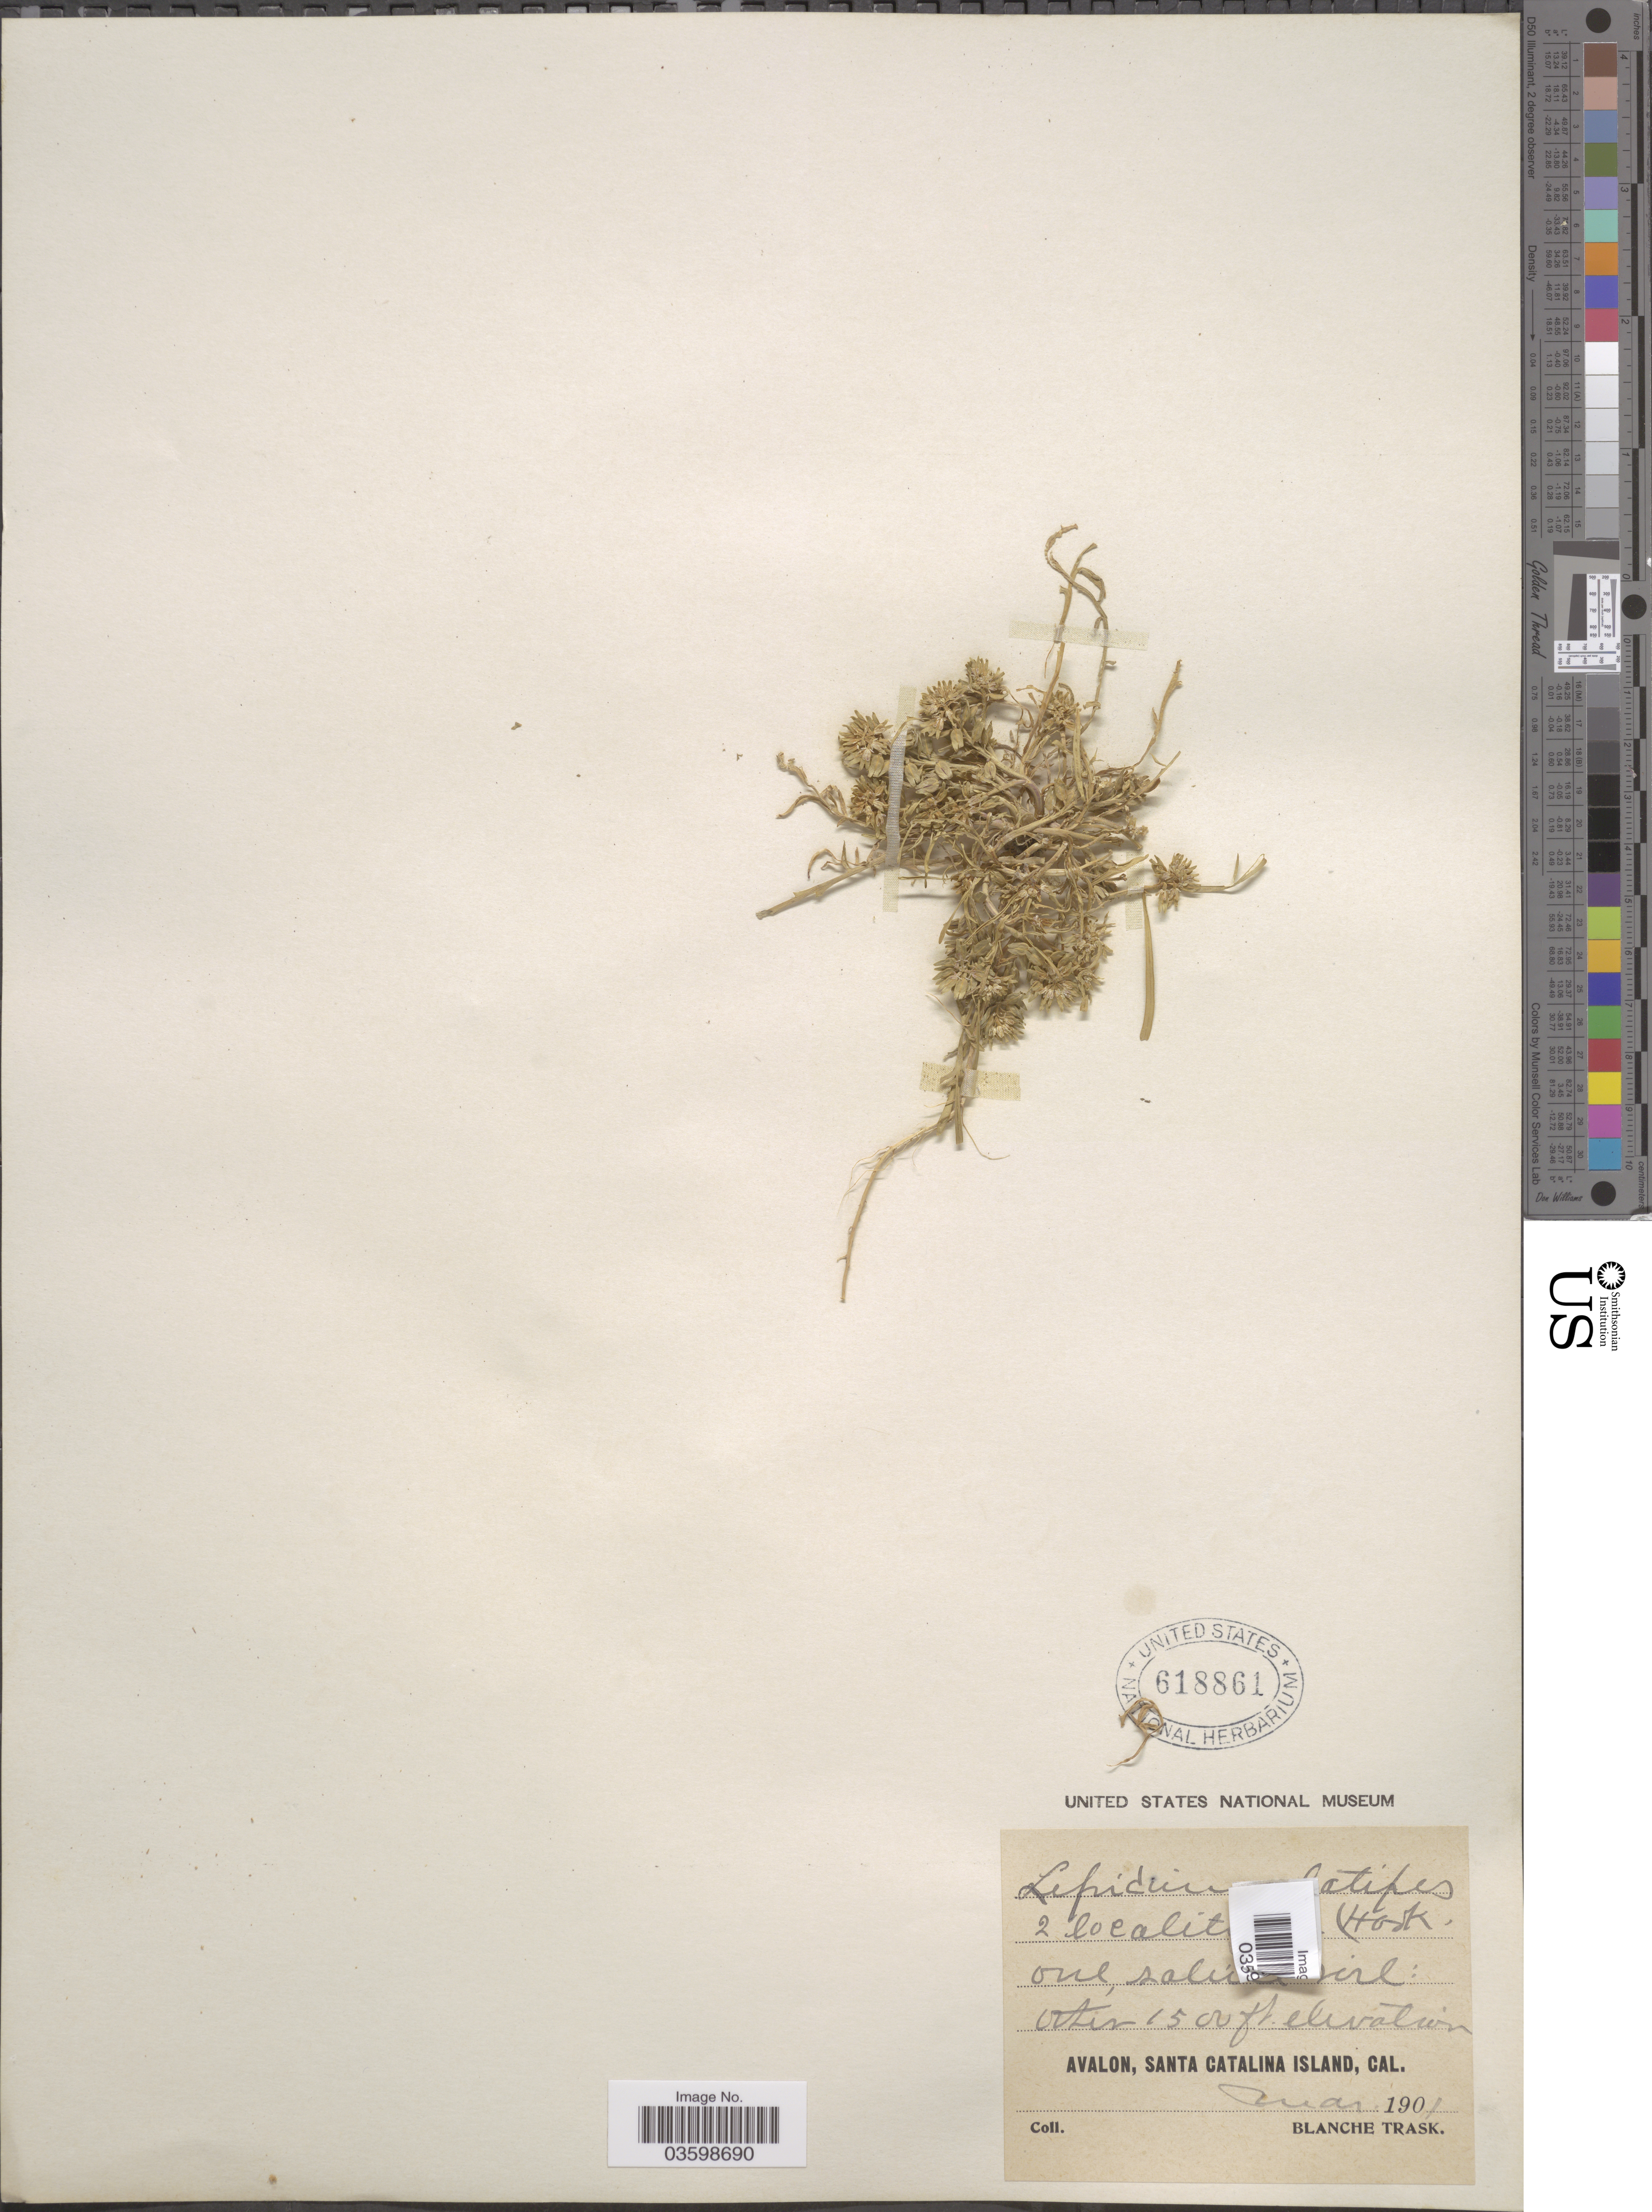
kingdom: Plantae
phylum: Tracheophyta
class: Magnoliopsida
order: Brassicales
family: Brassicaceae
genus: Lepidium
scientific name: Lepidium latipes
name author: Hook.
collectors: B. Trask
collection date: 1901-03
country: United States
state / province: California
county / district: Los Angeles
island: Santa Catalina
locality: Avalon, Santa Catalina Island.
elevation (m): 457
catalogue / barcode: US 618861